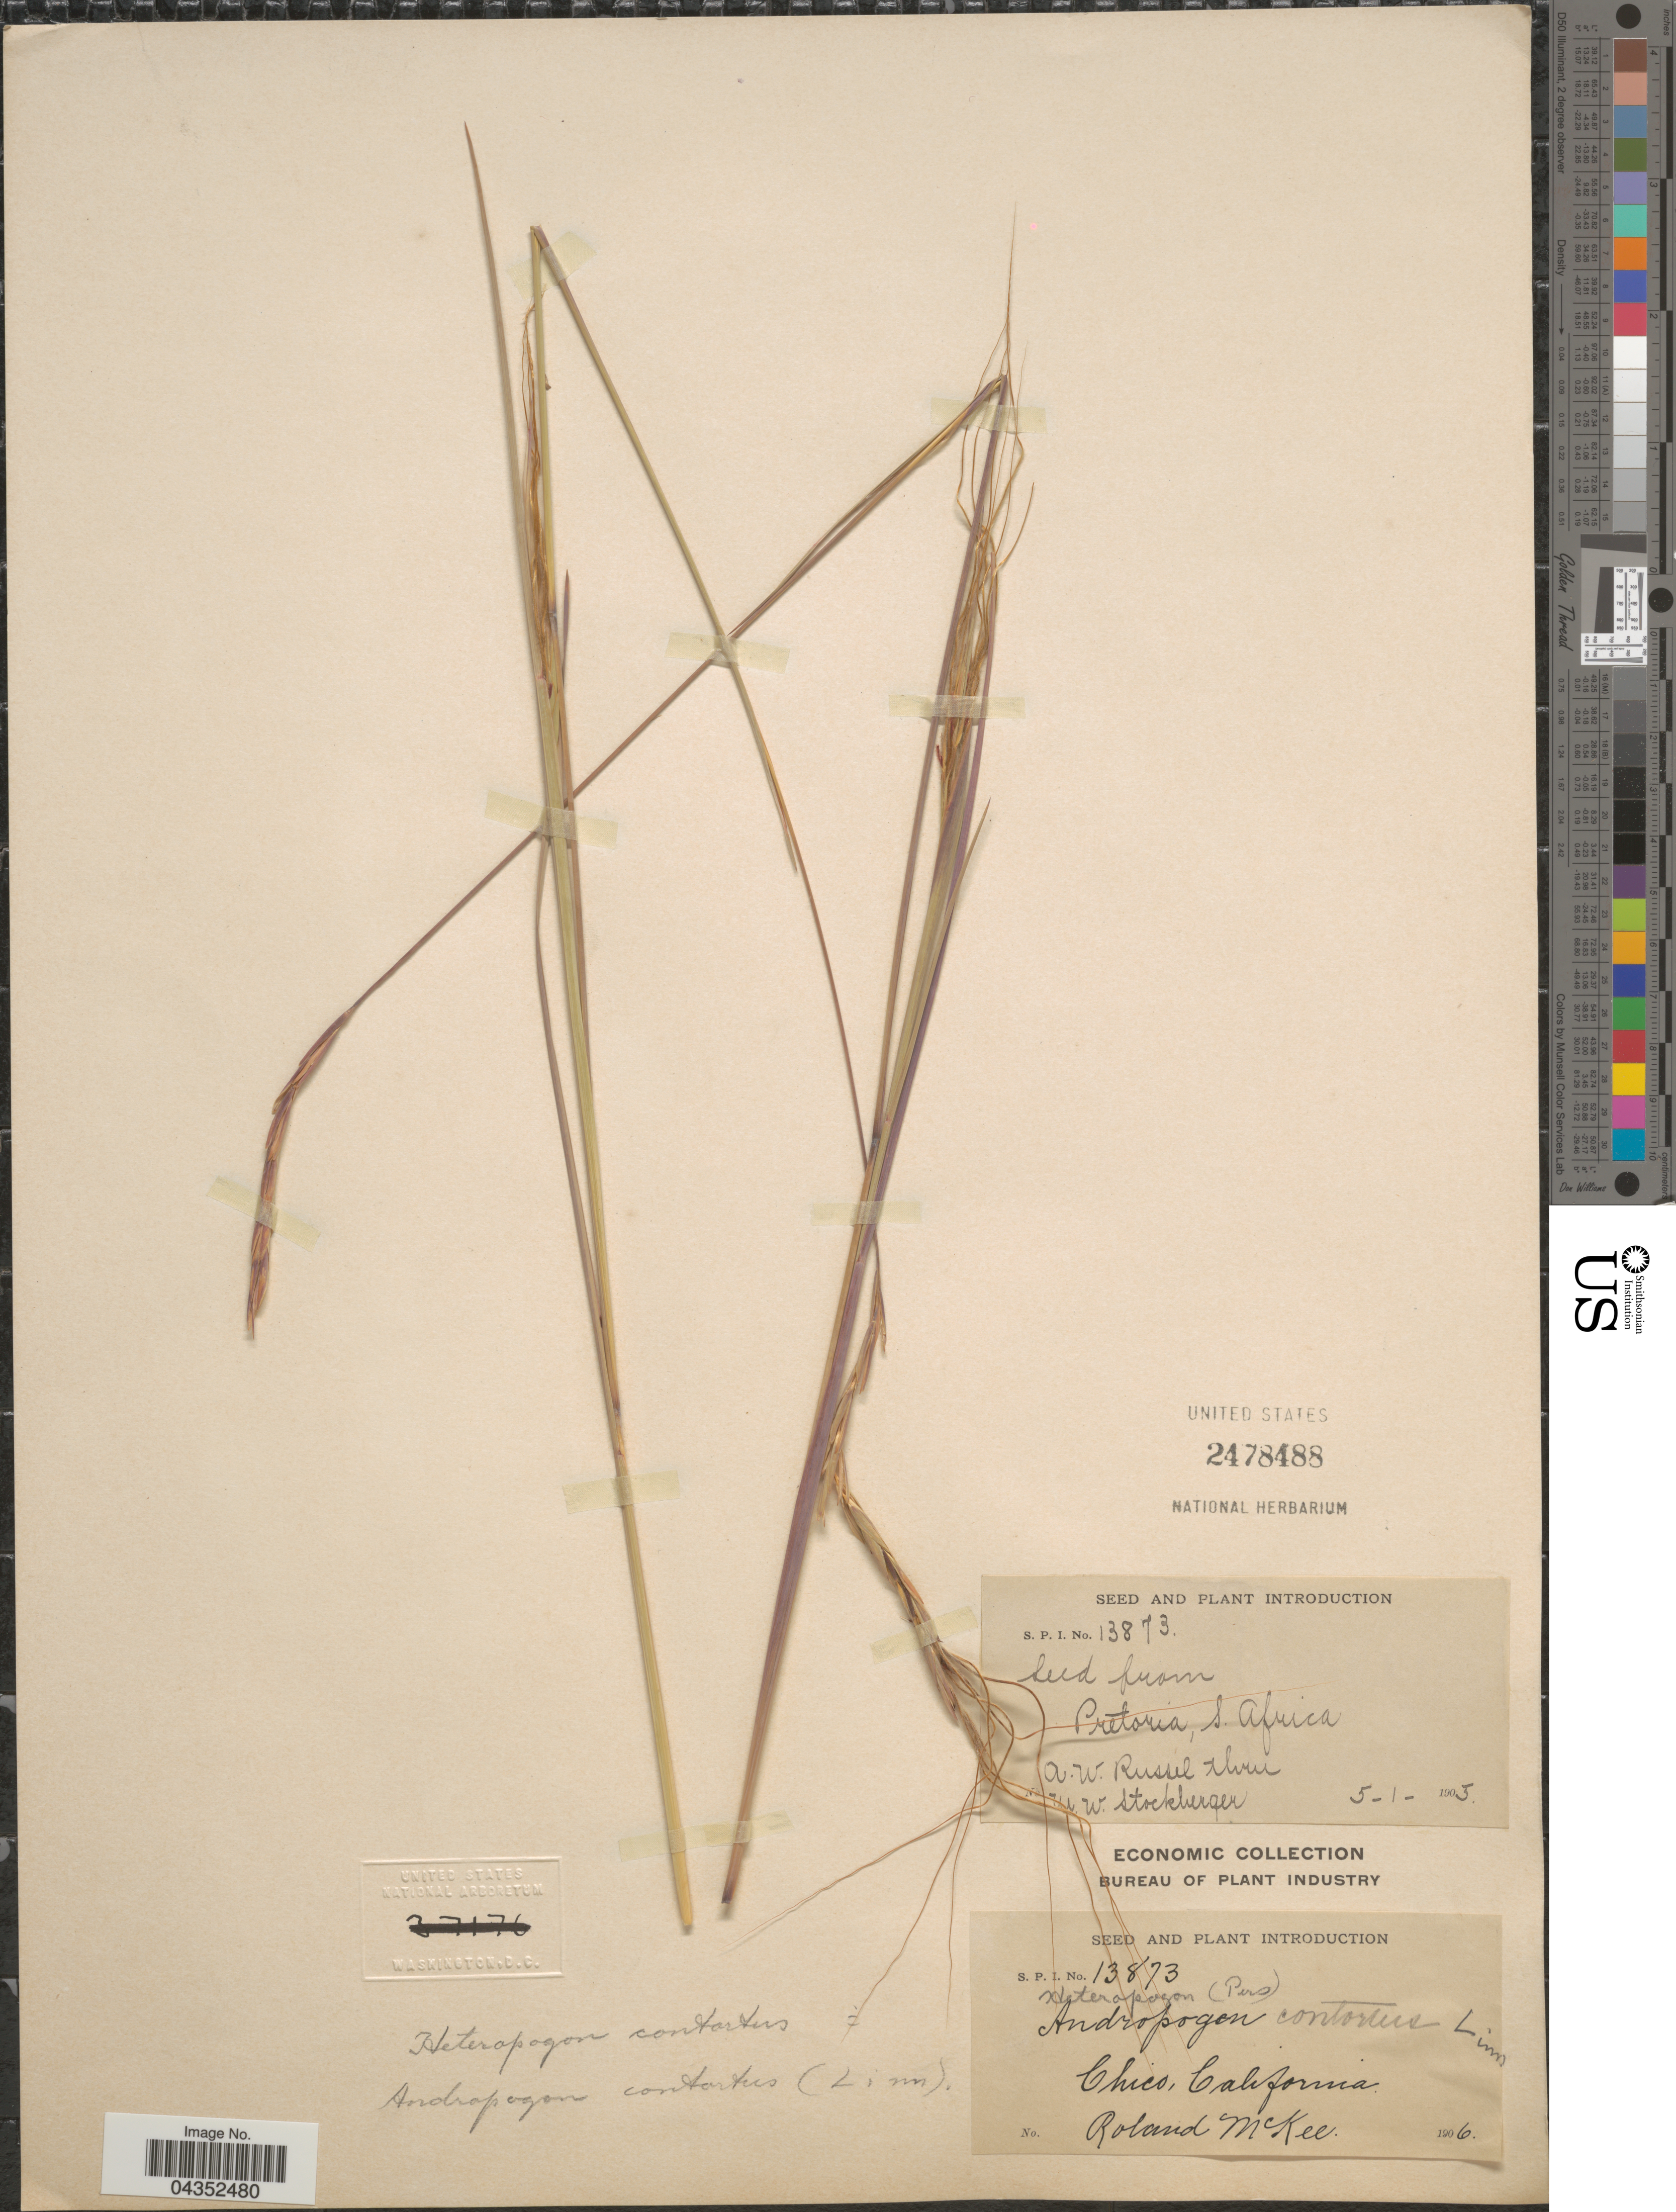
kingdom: Plantae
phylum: Tracheophyta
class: Liliopsida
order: Poales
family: Poaceae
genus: Heteropogon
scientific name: Heteropogon contortus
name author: (L.) P. Beauv. ex Roem. & Schult.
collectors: A. Russel & W. Stockburger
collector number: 13873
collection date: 1905-01-05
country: South Africa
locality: Pretoria.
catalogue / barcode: US 2478488